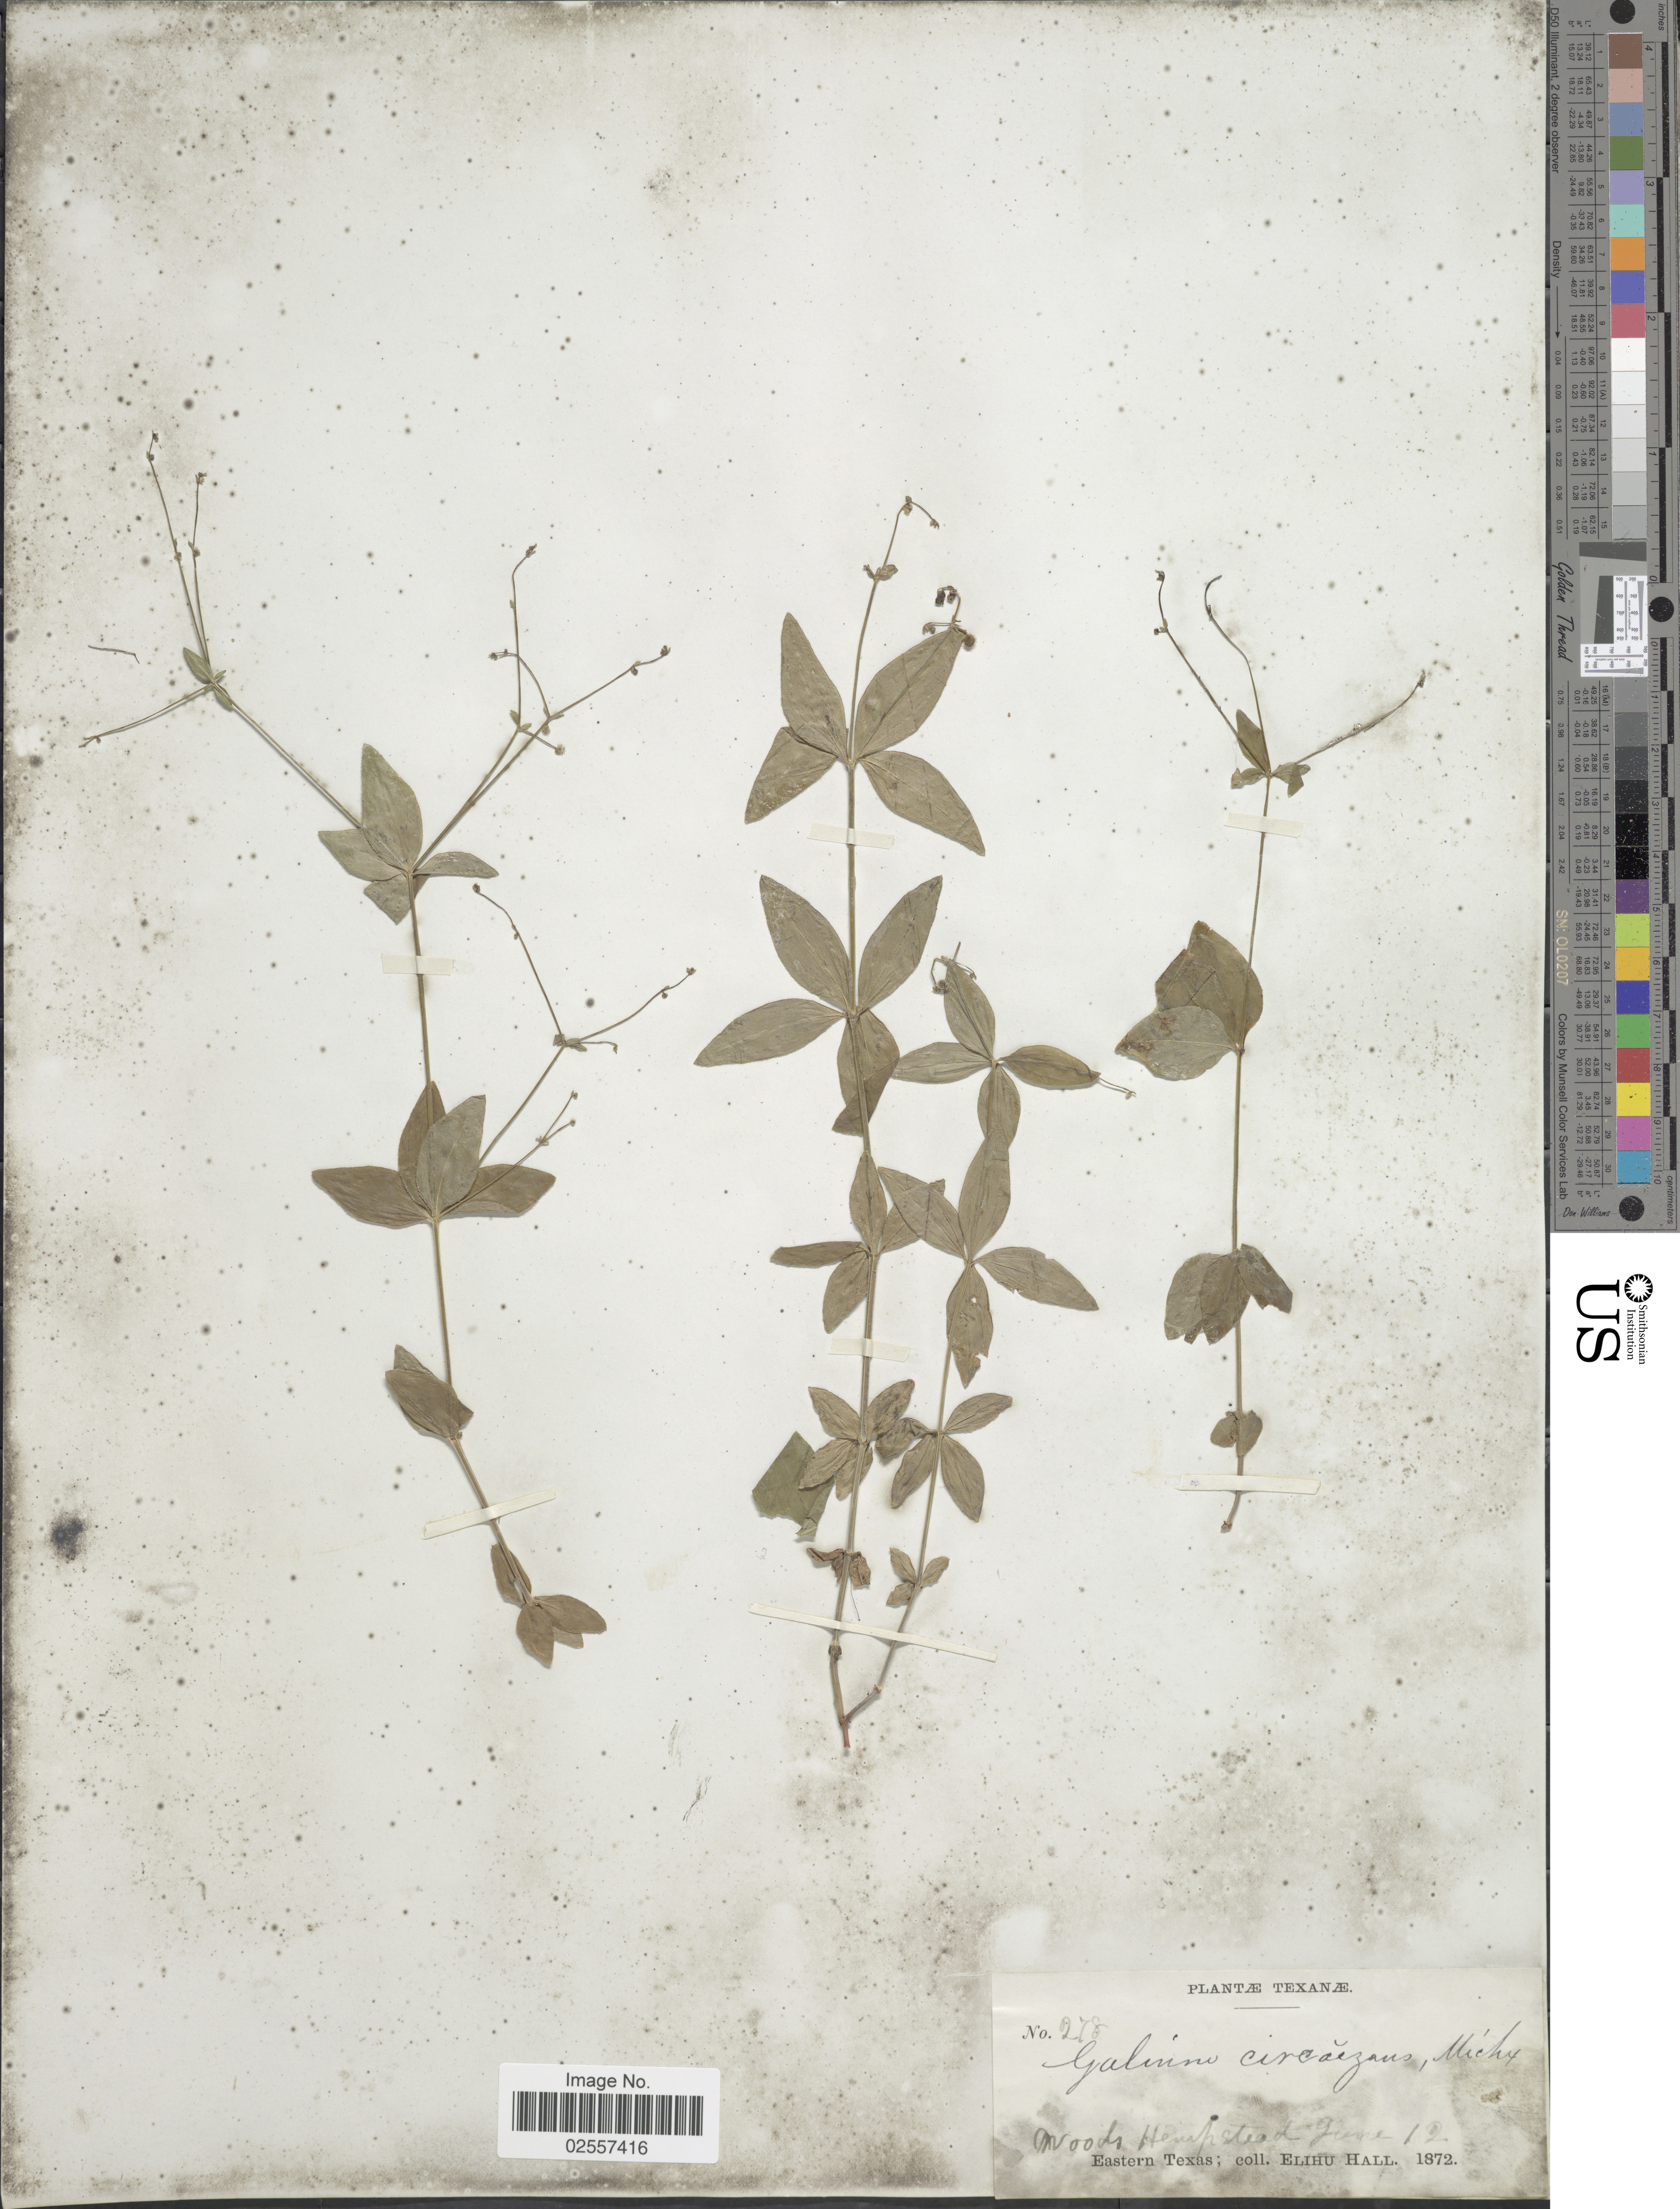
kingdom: Plantae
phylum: Tracheophyta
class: Magnoliopsida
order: Gentianales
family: Rubiaceae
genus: Galium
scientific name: Galium circaezans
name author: Michx.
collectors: E. Hall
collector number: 278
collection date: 1872-06-12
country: United States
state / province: Texas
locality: Woods Hempstead. Eastern Texas